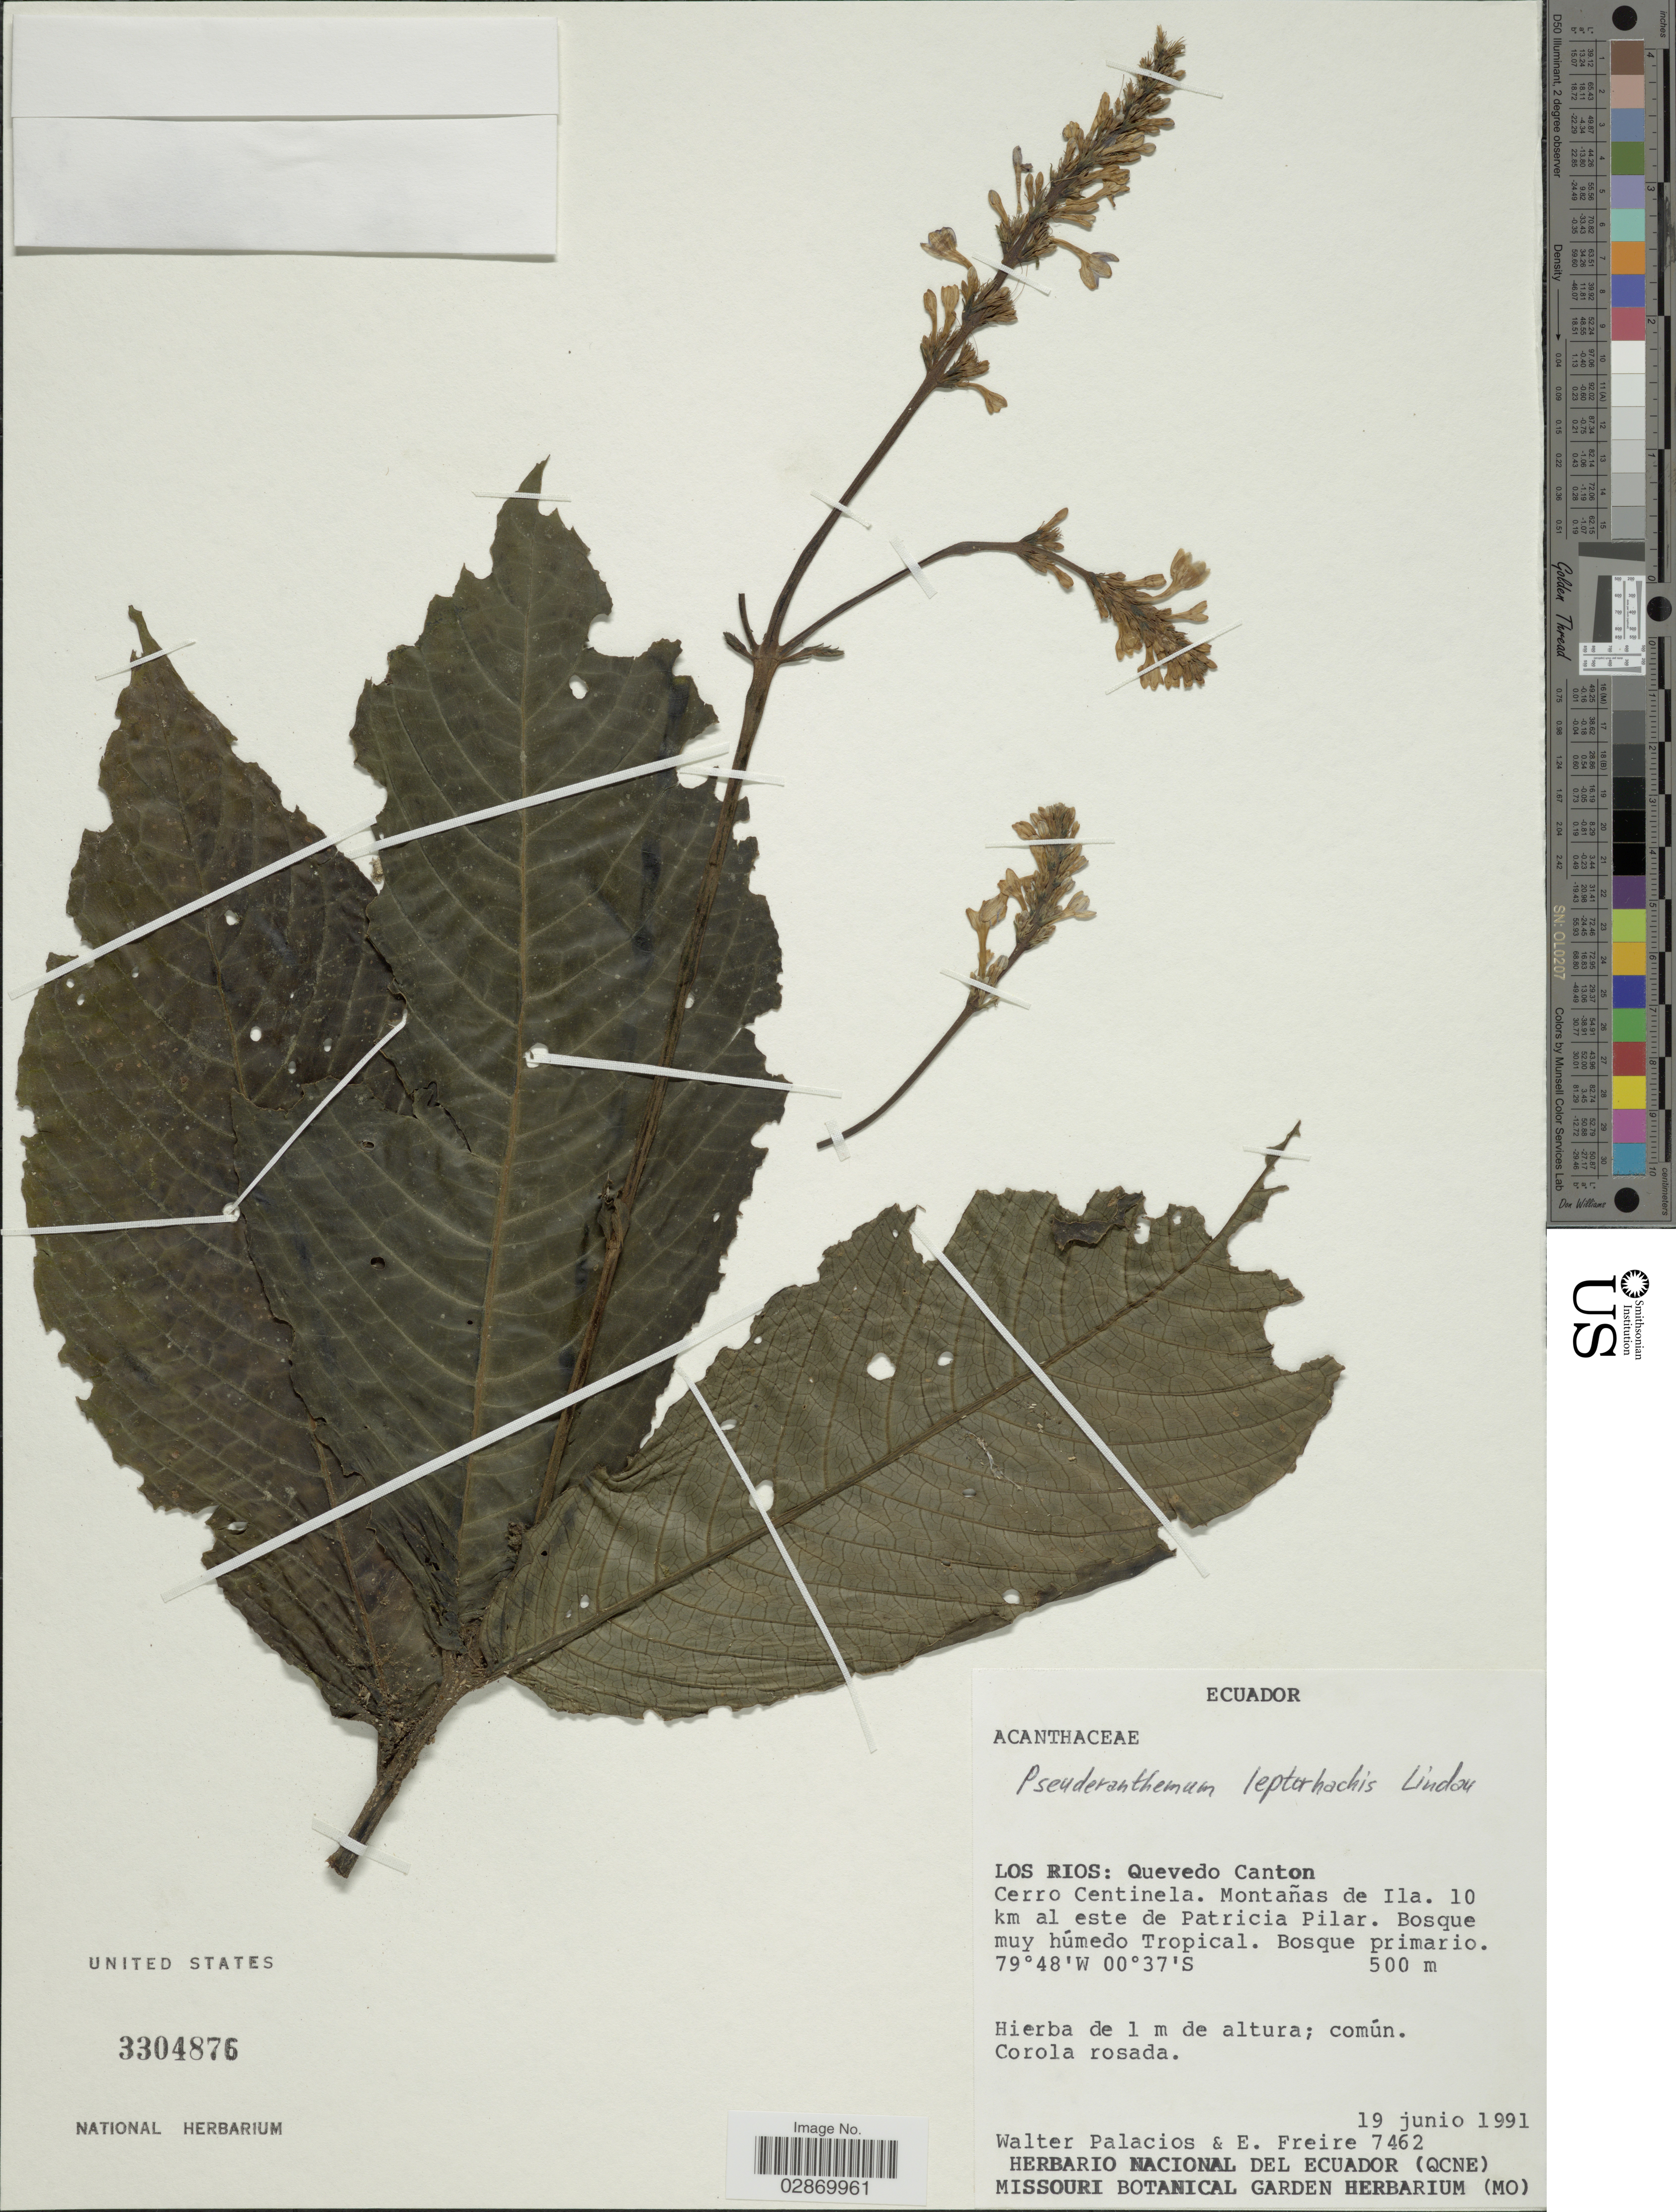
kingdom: Plantae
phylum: Tracheophyta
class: Magnoliopsida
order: Lamiales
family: Acanthaceae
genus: Pseuderanthemum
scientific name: Pseuderanthemum leptorhachis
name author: Lindau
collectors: W. Palacios & E. Freire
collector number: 7462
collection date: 1991-06-19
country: Ecuador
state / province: Los Ríos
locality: Quevedo Canton, Cerro Centinela, Montañas de Ila, 10 km al este de Patricia Pilar.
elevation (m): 500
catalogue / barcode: US 3304876